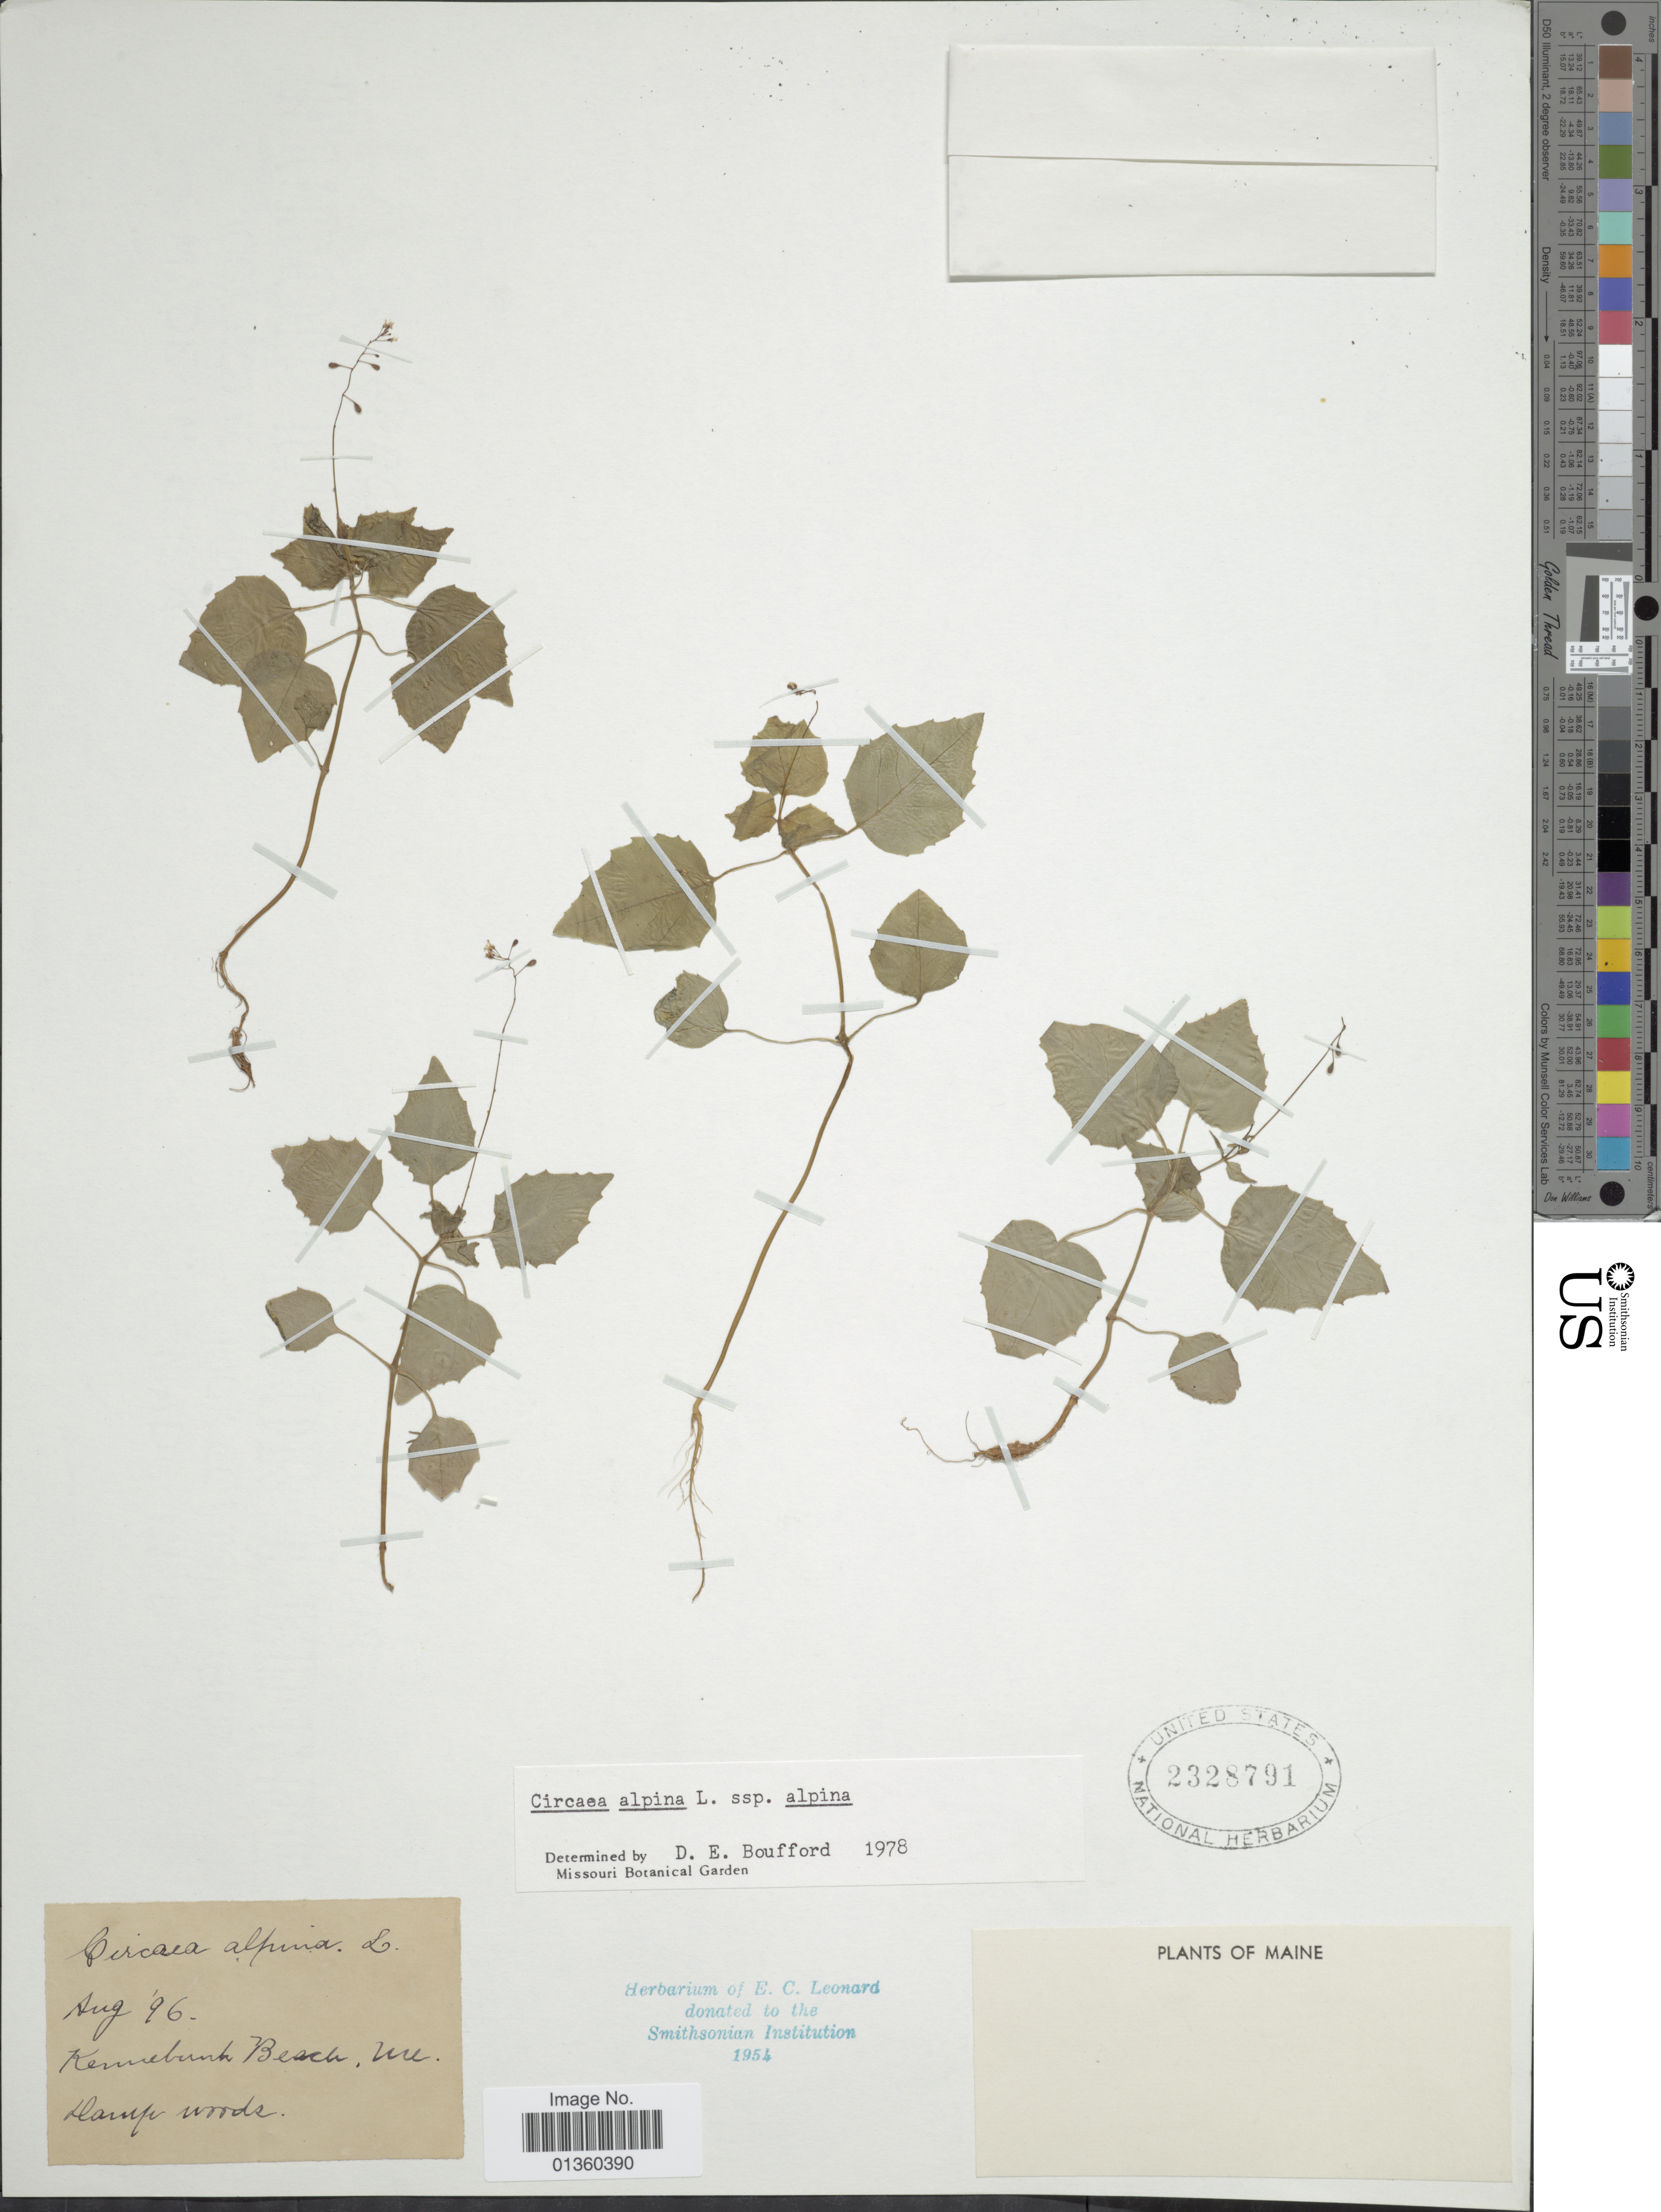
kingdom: Plantae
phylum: Tracheophyta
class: Magnoliopsida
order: Myrtales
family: Onagraceae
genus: Circaea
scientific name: Circaea alpina subsp. alpina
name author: L.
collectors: ex herb. E.C. Leonard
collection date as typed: Transcribed d/m/y: /8/96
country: United States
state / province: Maine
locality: Kennebunk Beach, Me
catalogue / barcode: US 2328791